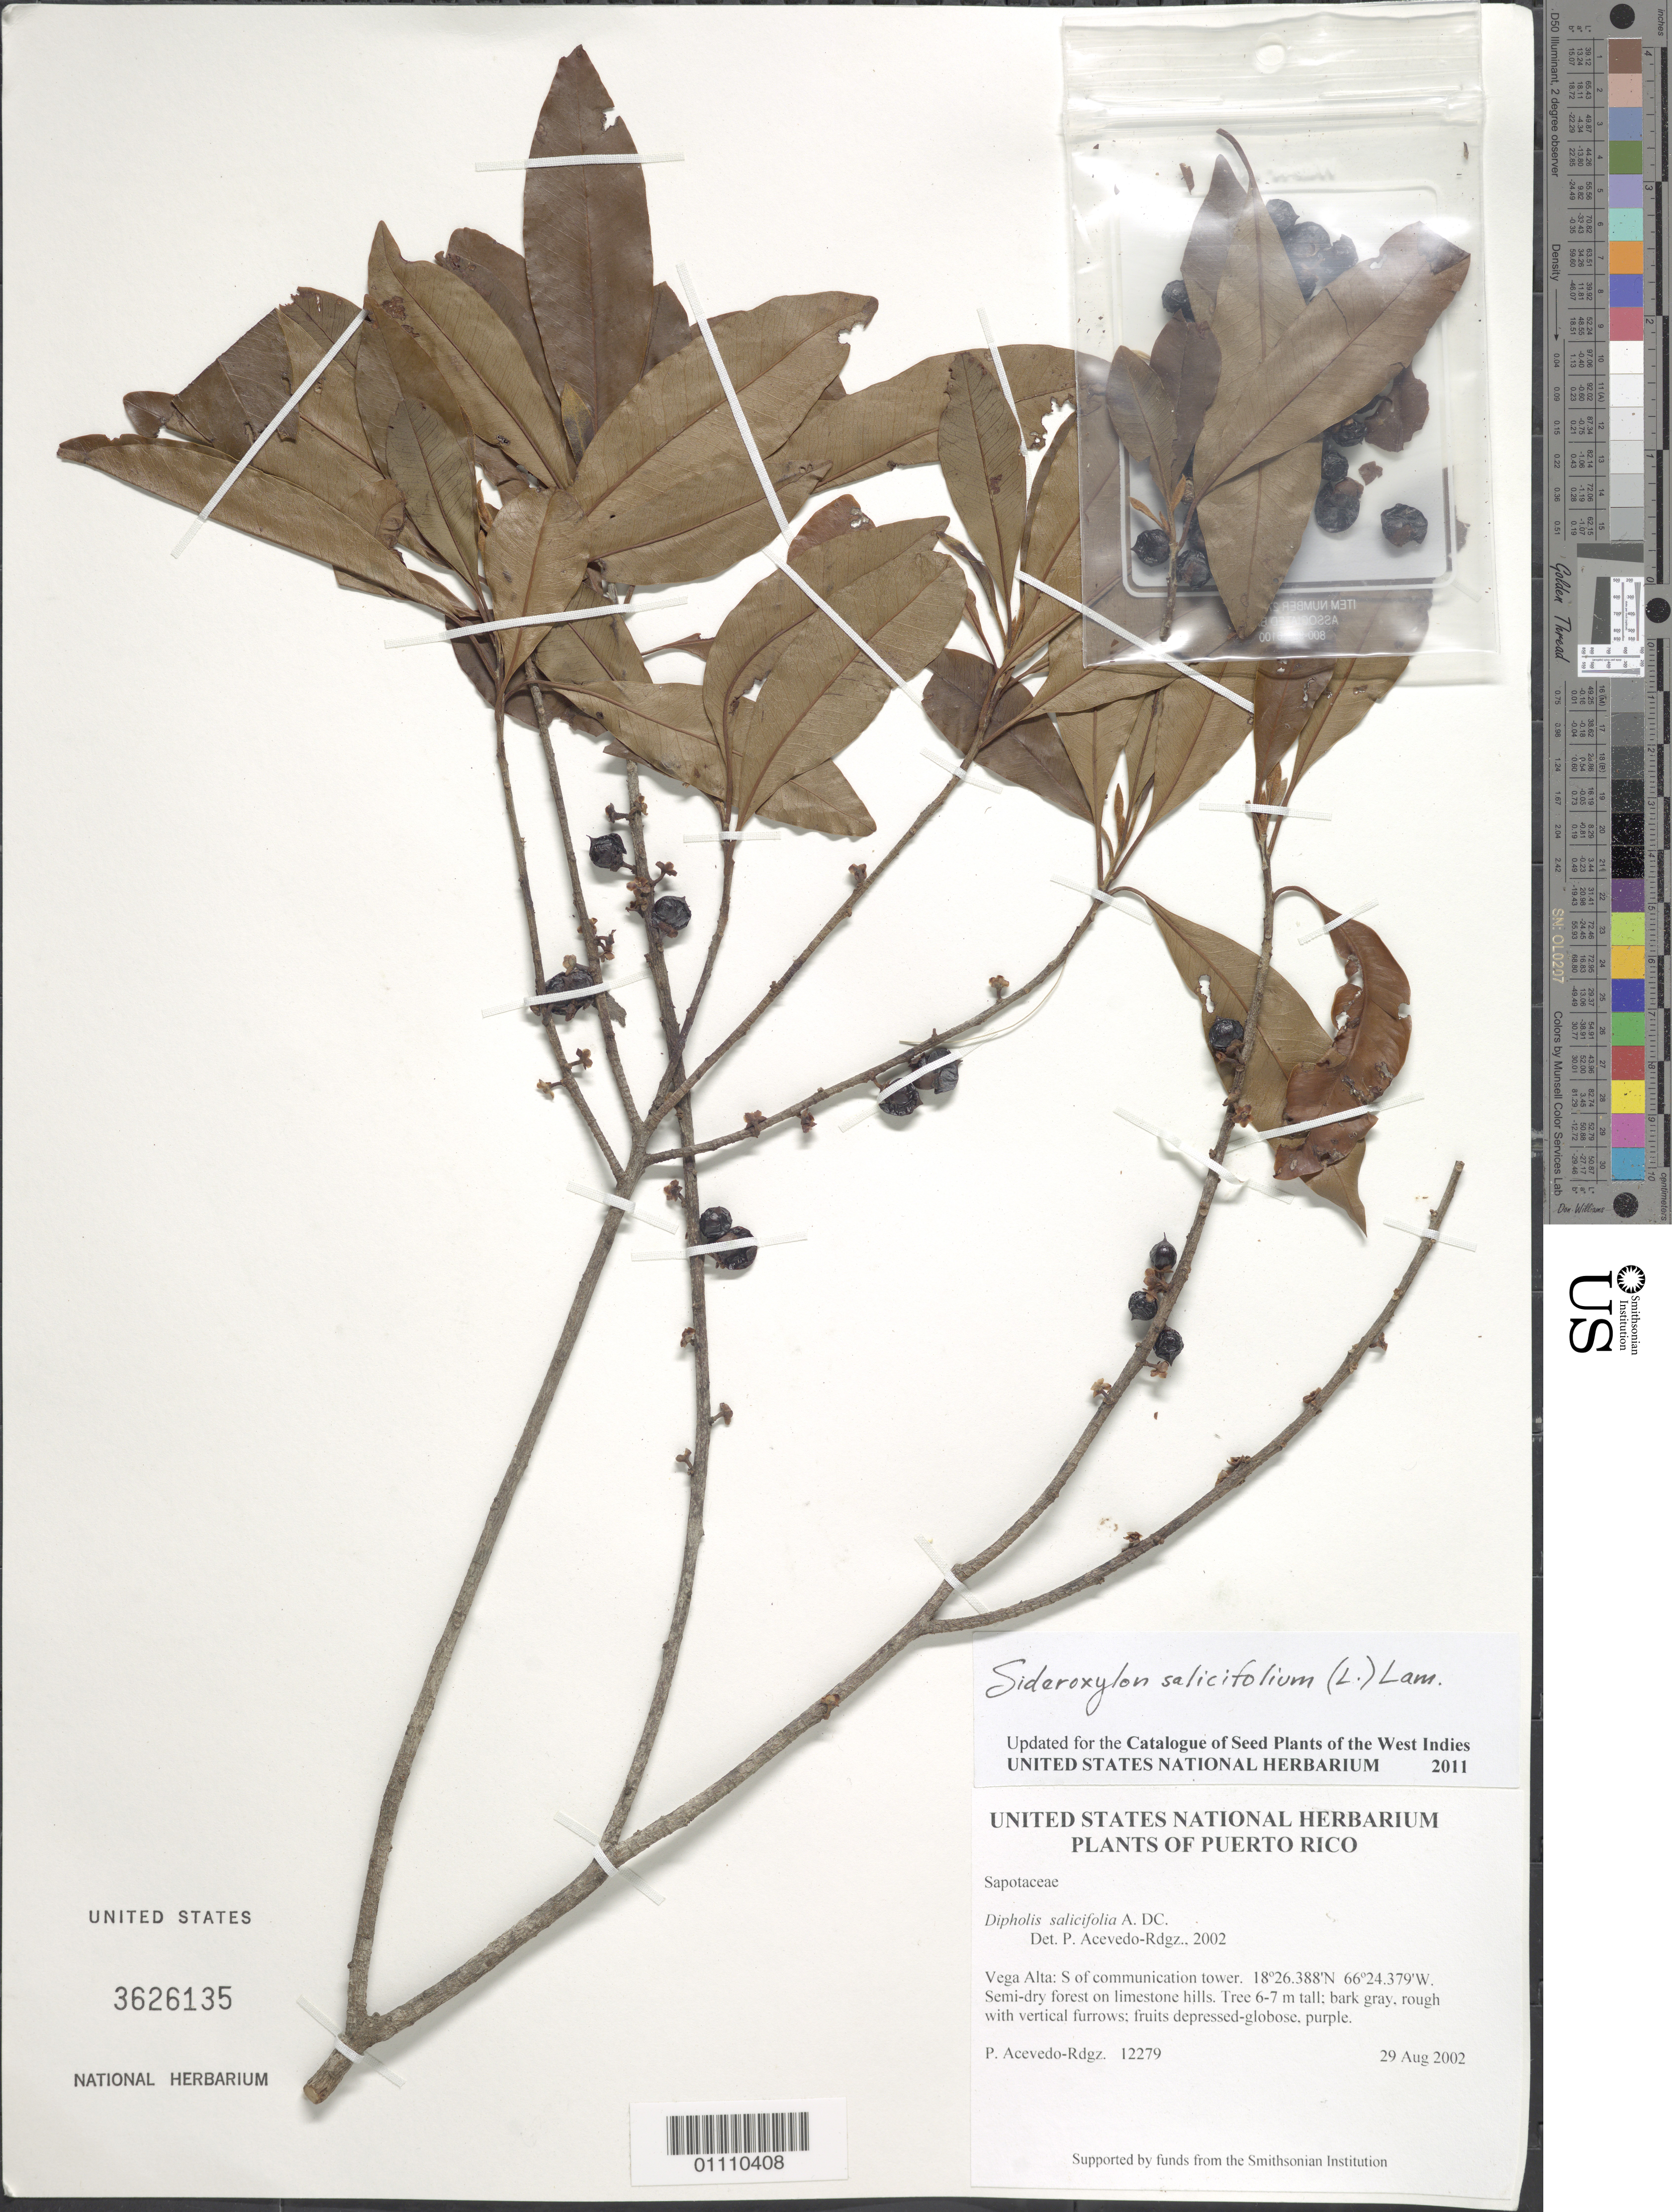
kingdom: Plantae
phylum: Tracheophyta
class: Magnoliopsida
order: Ericales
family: Sapotaceae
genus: Sideroxylon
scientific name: Sideroxylon salicifolium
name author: (L.) Lam.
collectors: P. Acevedo-Rodr.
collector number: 12279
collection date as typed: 29 Aug 2002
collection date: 2002-08-29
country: Puerto Rico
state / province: Vega Alta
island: Puerto Rico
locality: Vega Alta: S of communication tower.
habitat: Semi-dry forest on limestone hill.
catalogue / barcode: US 3626135